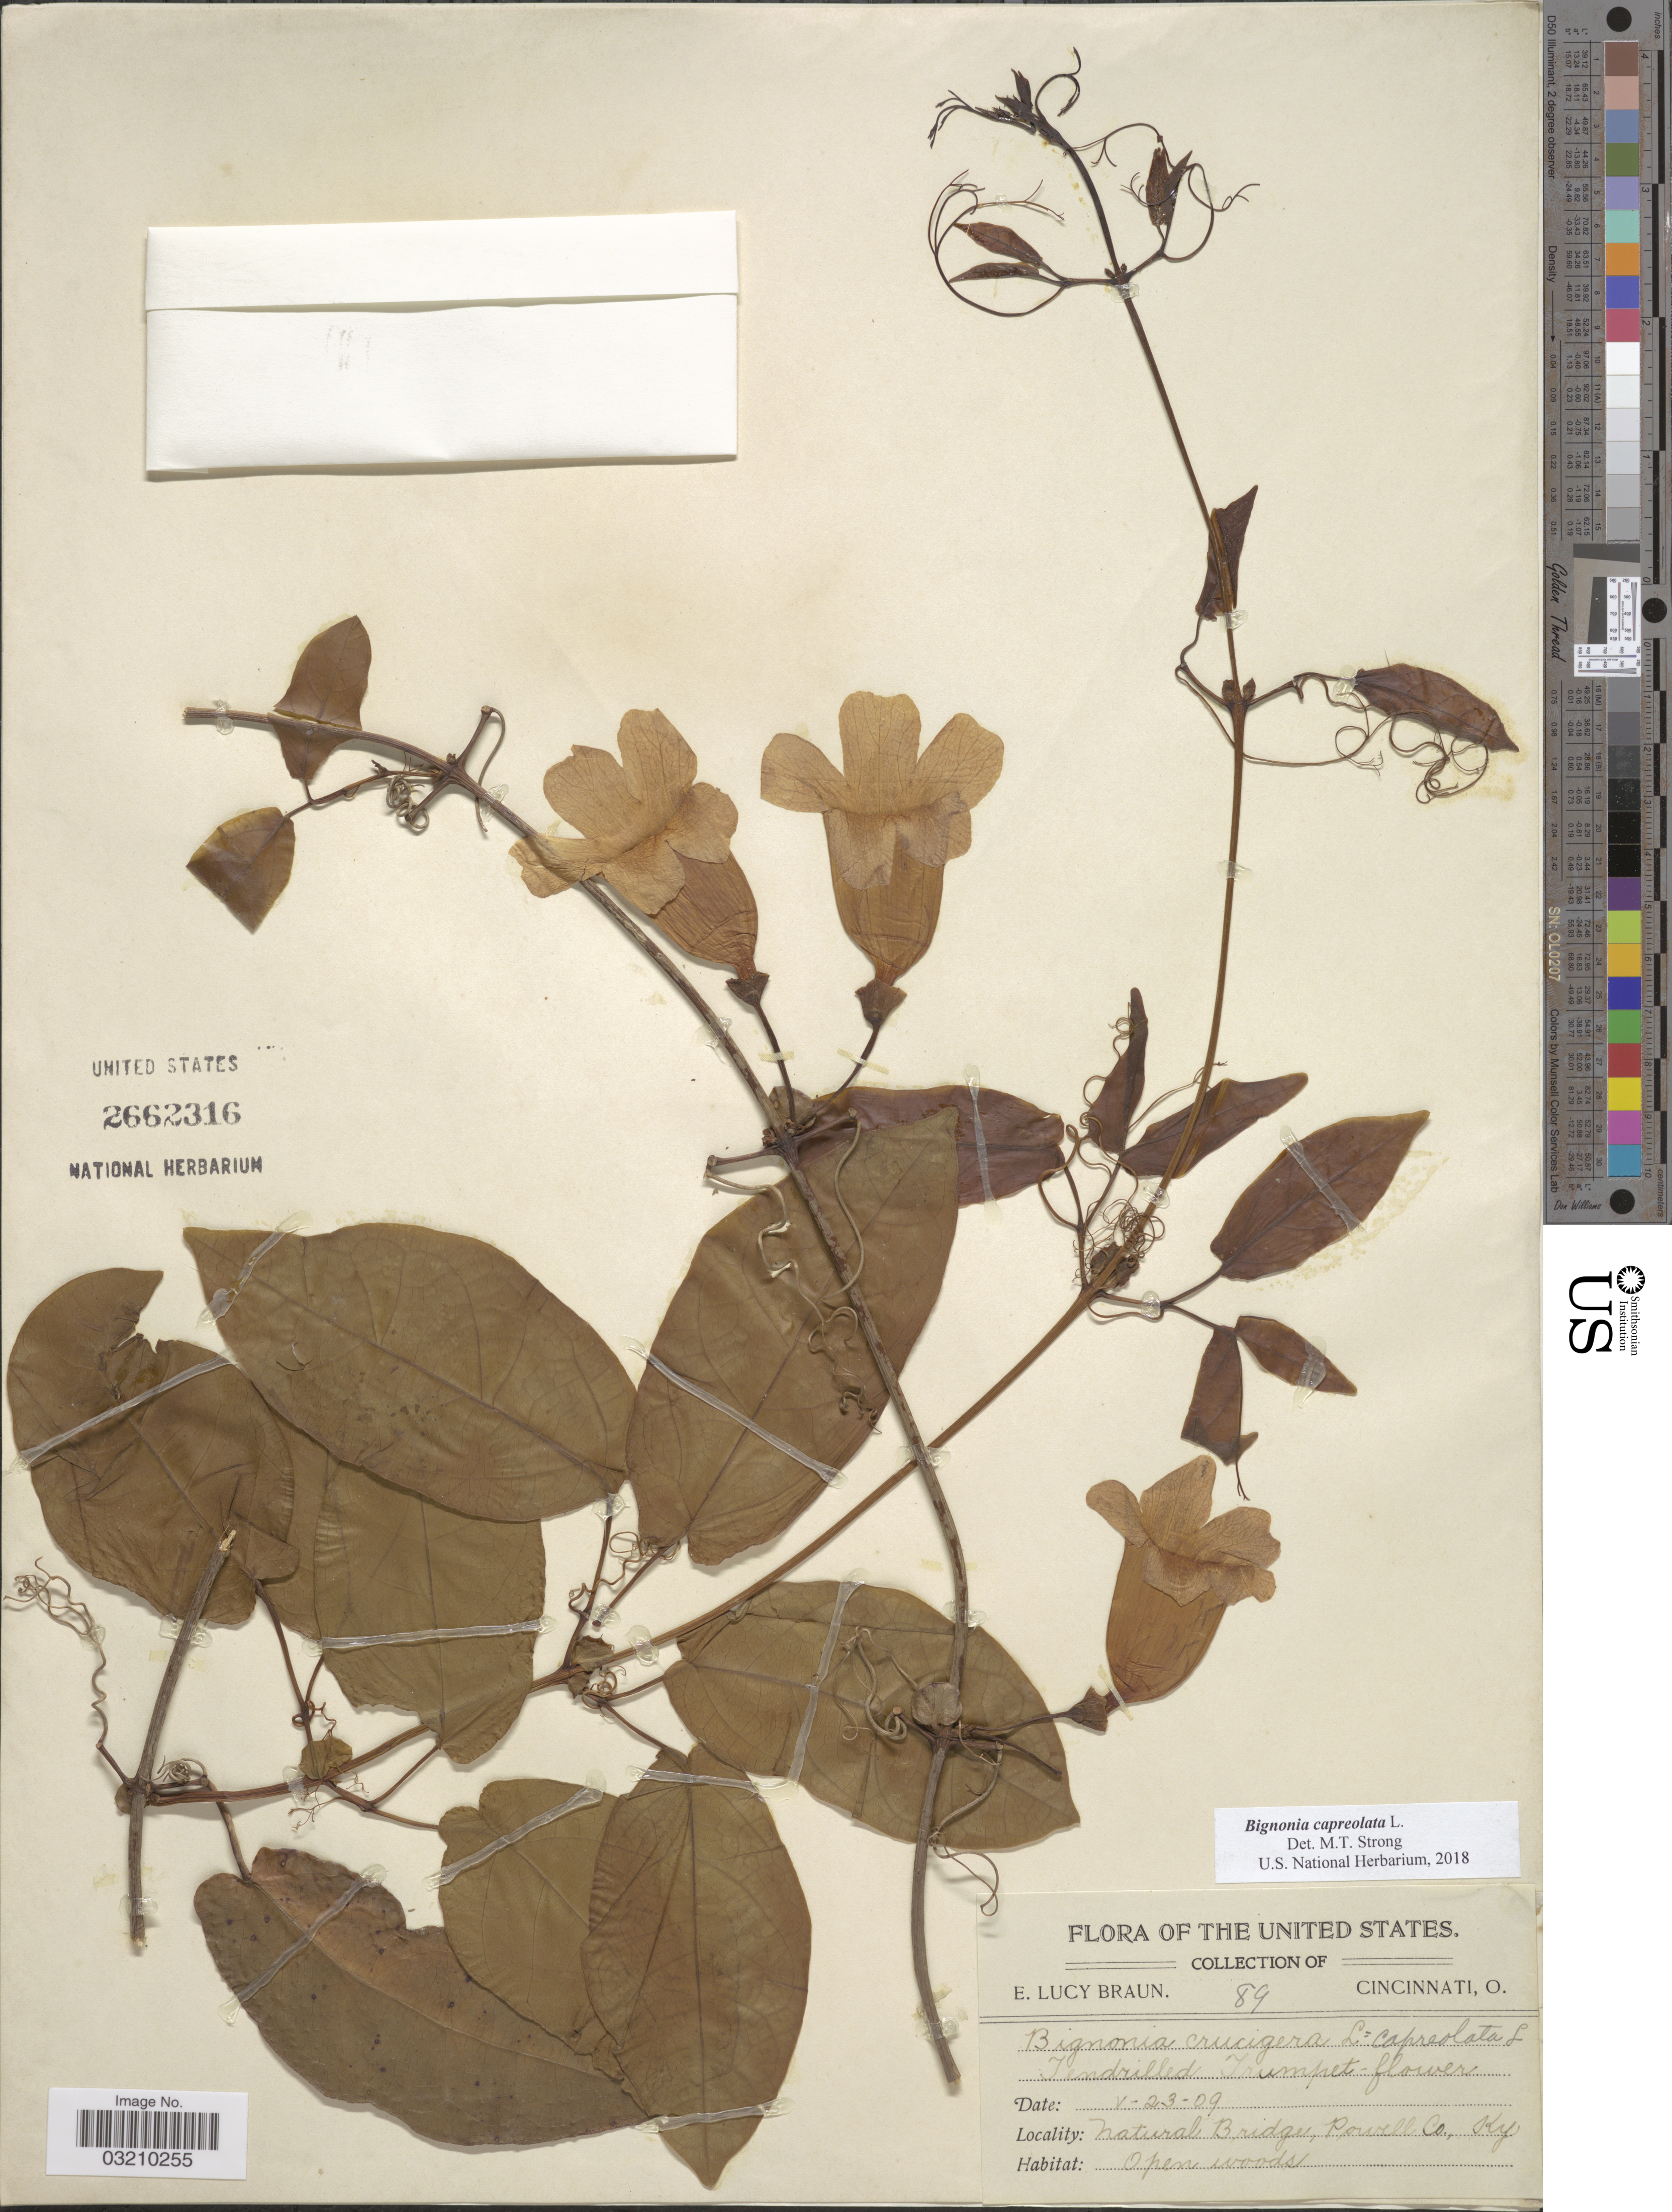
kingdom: Plantae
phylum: Tracheophyta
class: Magnoliopsida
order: Lamiales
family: Bignoniaceae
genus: Bignonia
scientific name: Bignonia capreolata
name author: L.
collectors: E. L. Braun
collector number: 89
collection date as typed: Transcribed d/m/y: 23/5/9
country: United States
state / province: Kentucky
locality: Natural Bridge, Powell Co.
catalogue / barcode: US 2662316